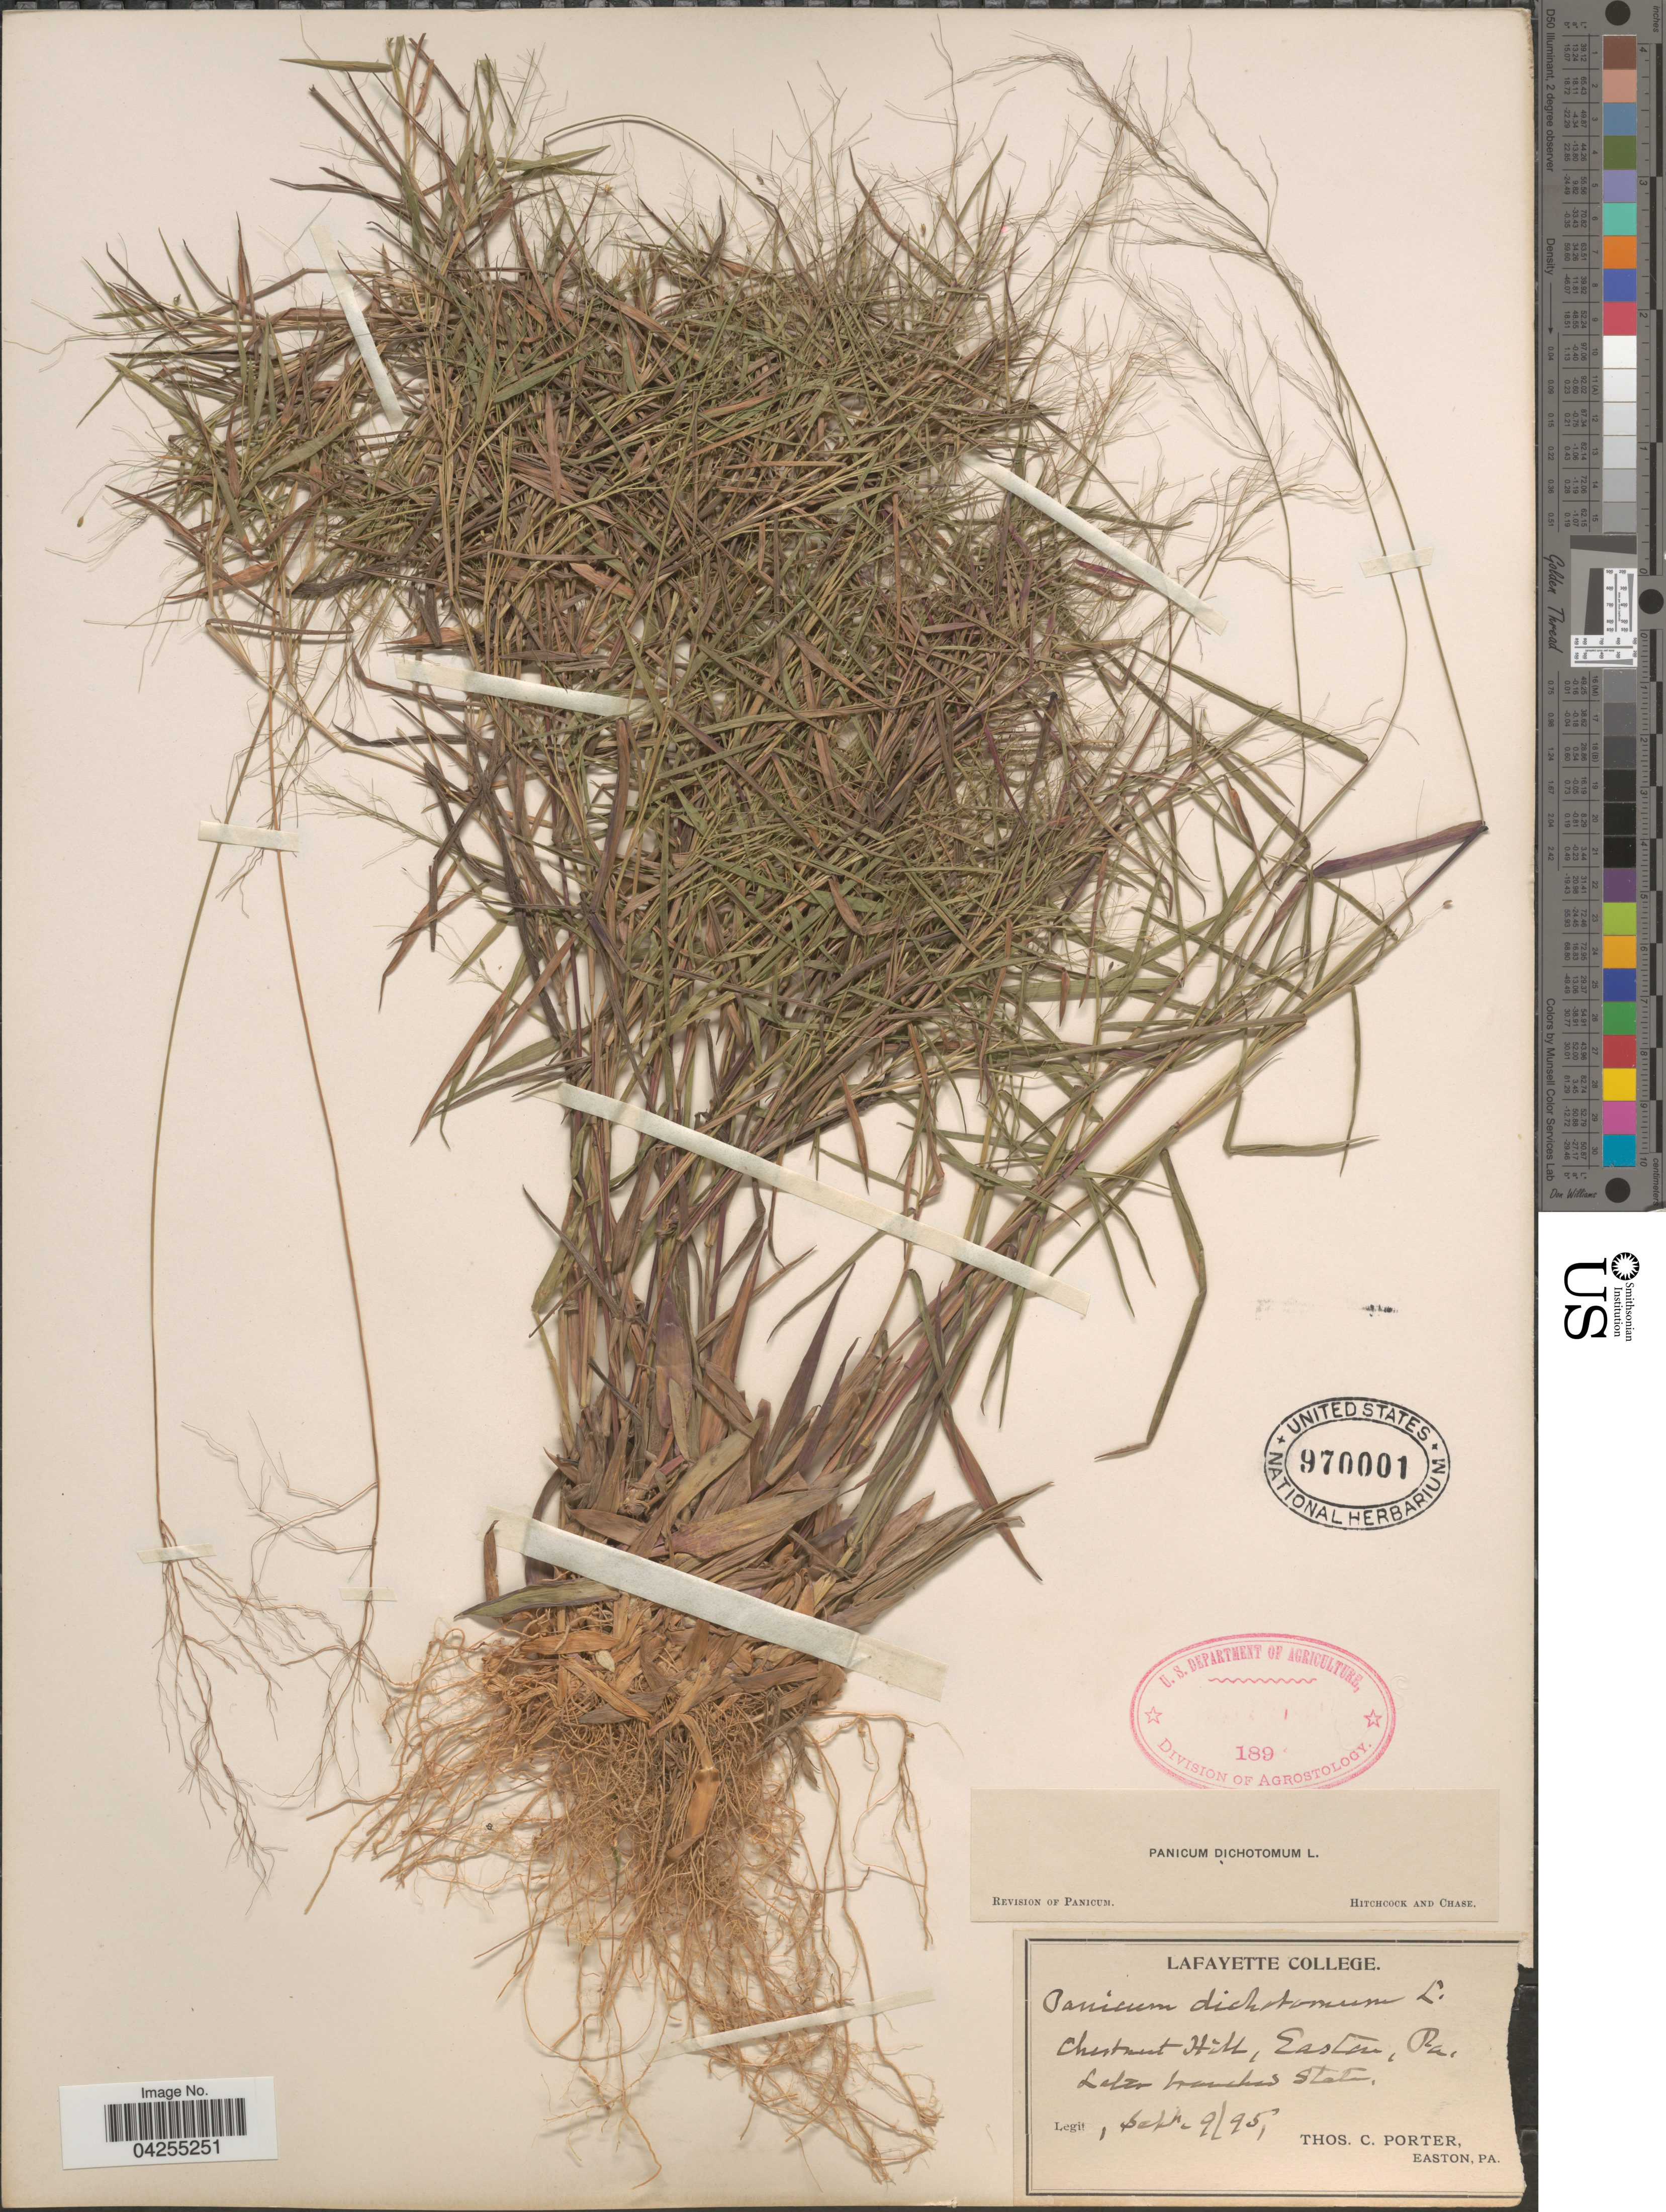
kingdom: Plantae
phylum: Tracheophyta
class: Liliopsida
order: Poales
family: Poaceae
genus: Dichanthelium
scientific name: Dichanthelium dichotomum var. dichotomum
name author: (L.) Gould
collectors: T. Porter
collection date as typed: Transcribed d/m/y: 9/9/95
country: United States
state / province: Pennsylvania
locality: Chestnut Hill, Easton.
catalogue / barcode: US 970001